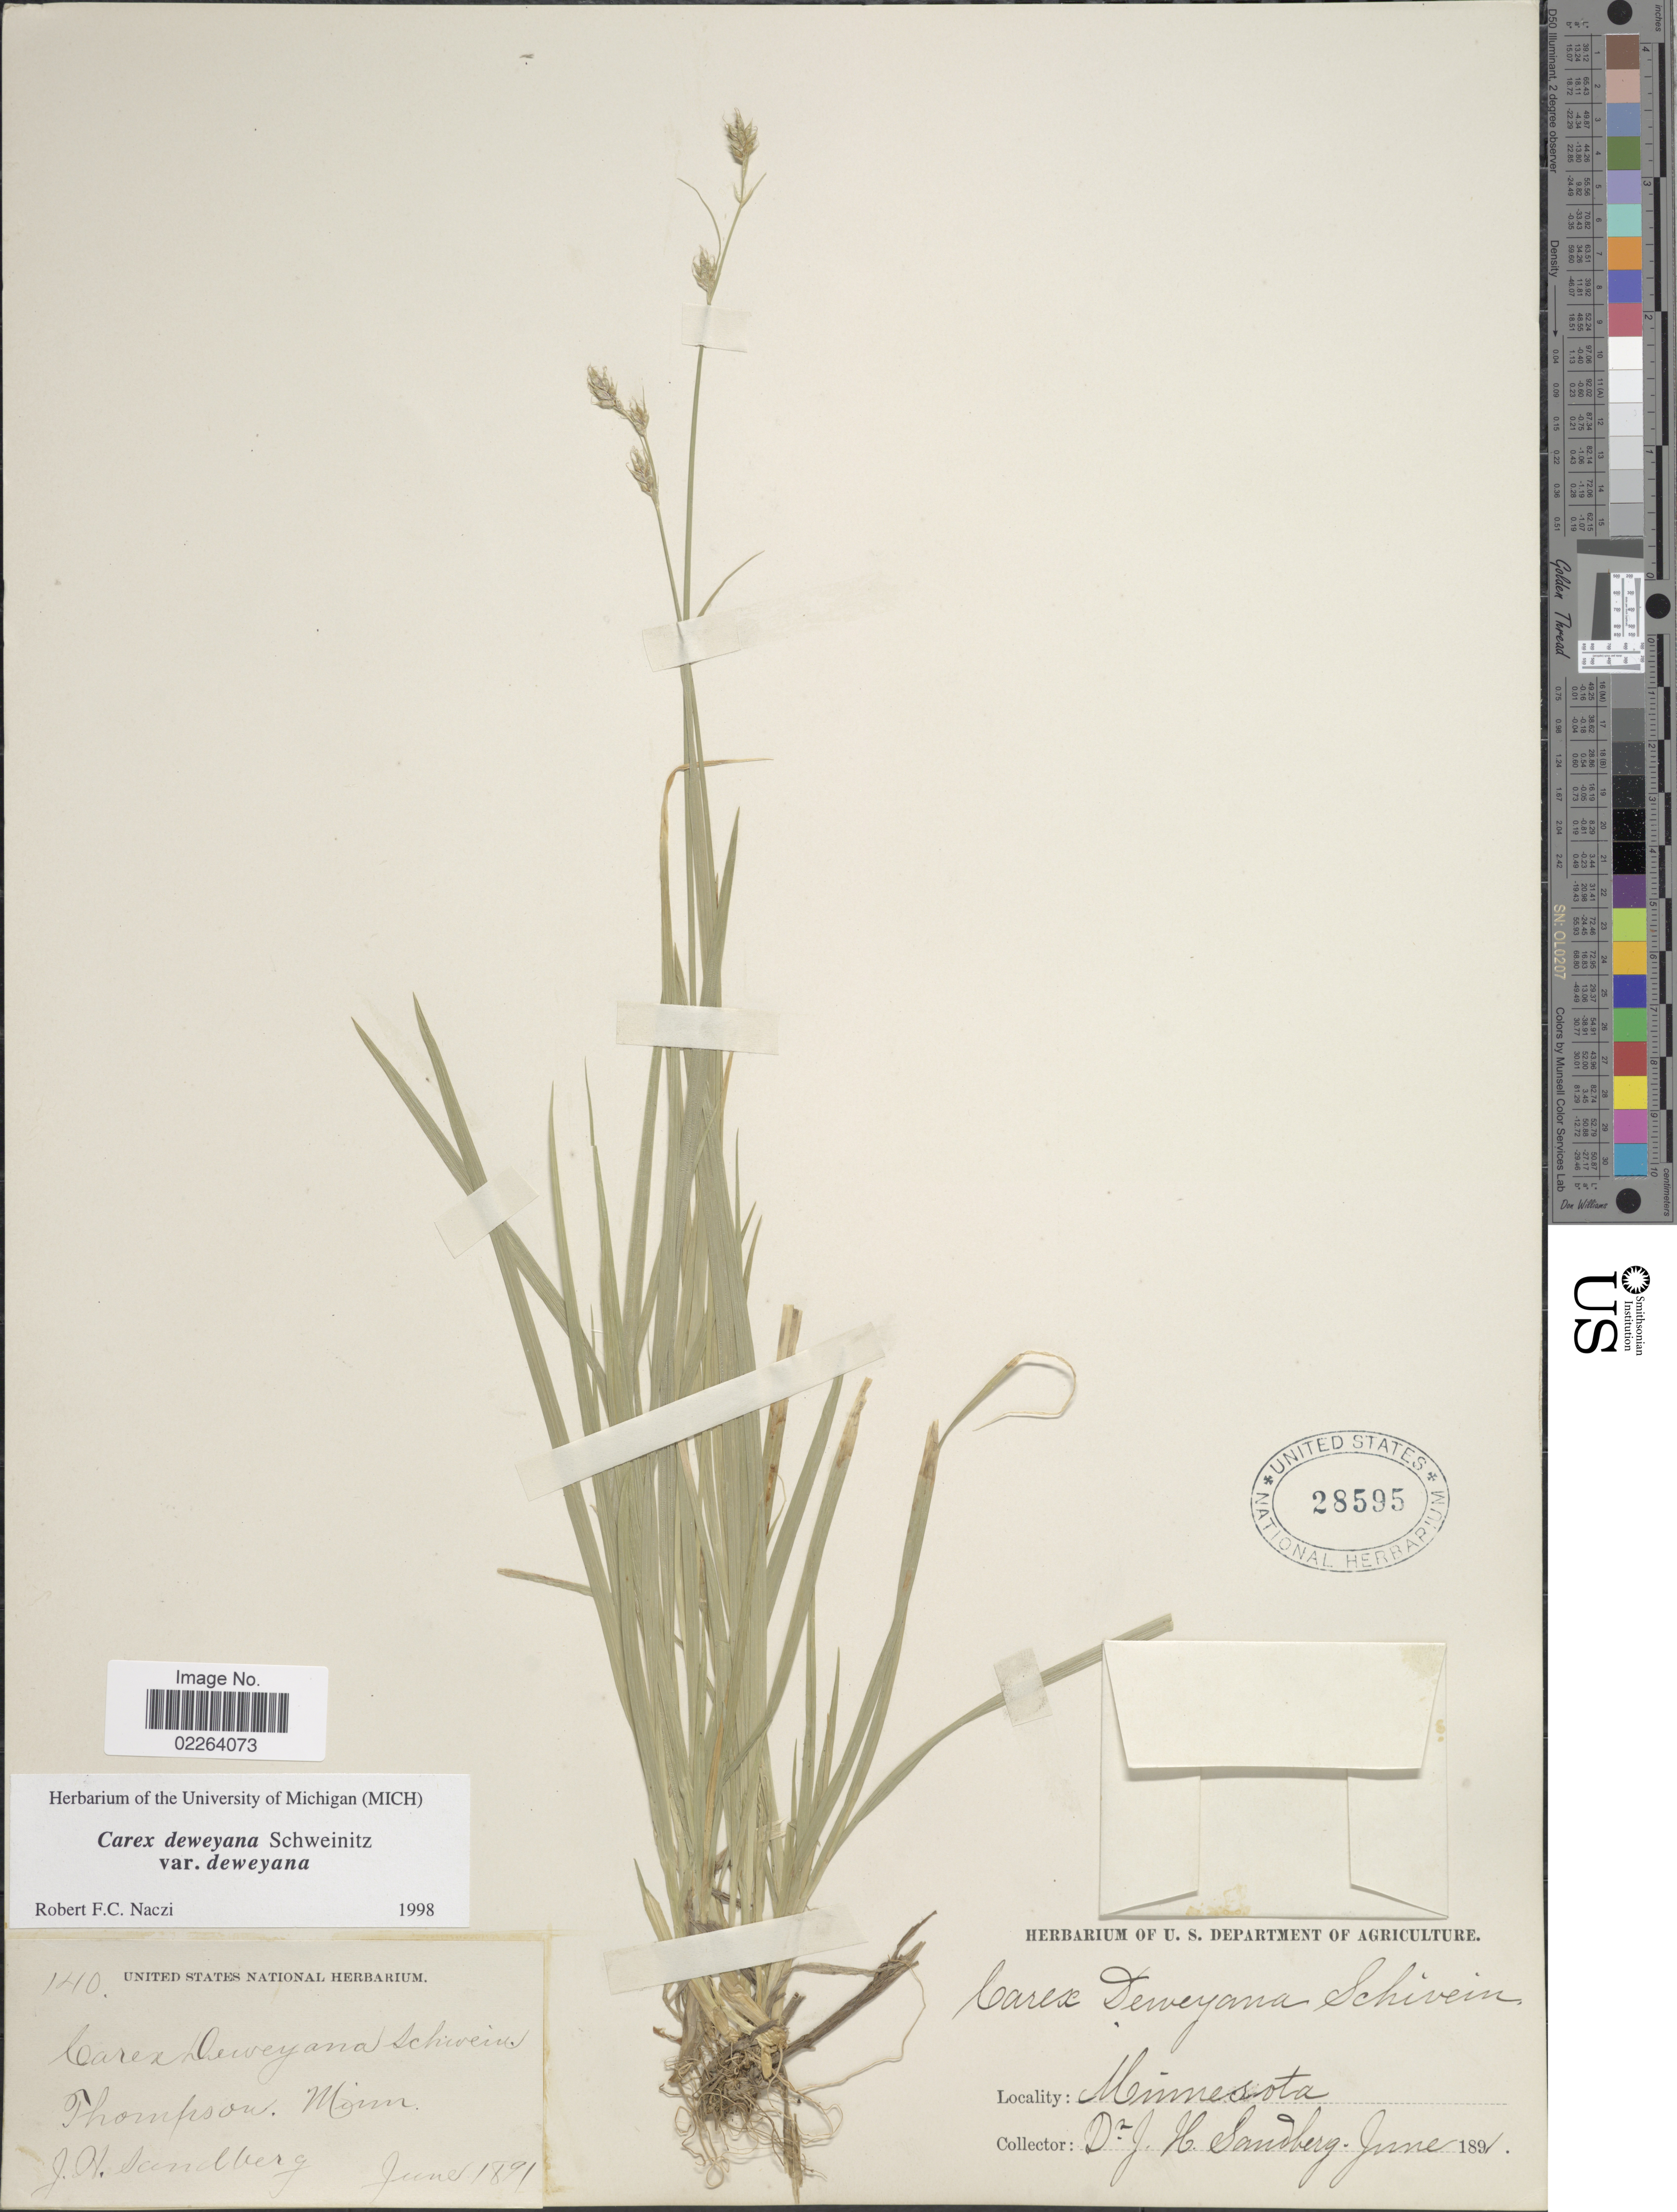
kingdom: Plantae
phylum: Tracheophyta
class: Liliopsida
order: Poales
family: Cyperaceae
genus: Carex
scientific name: Carex deweyana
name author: Schwein.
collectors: J. H. Sandberg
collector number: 140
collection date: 1891-06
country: United States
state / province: Minnesota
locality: Thompson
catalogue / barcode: US 28595